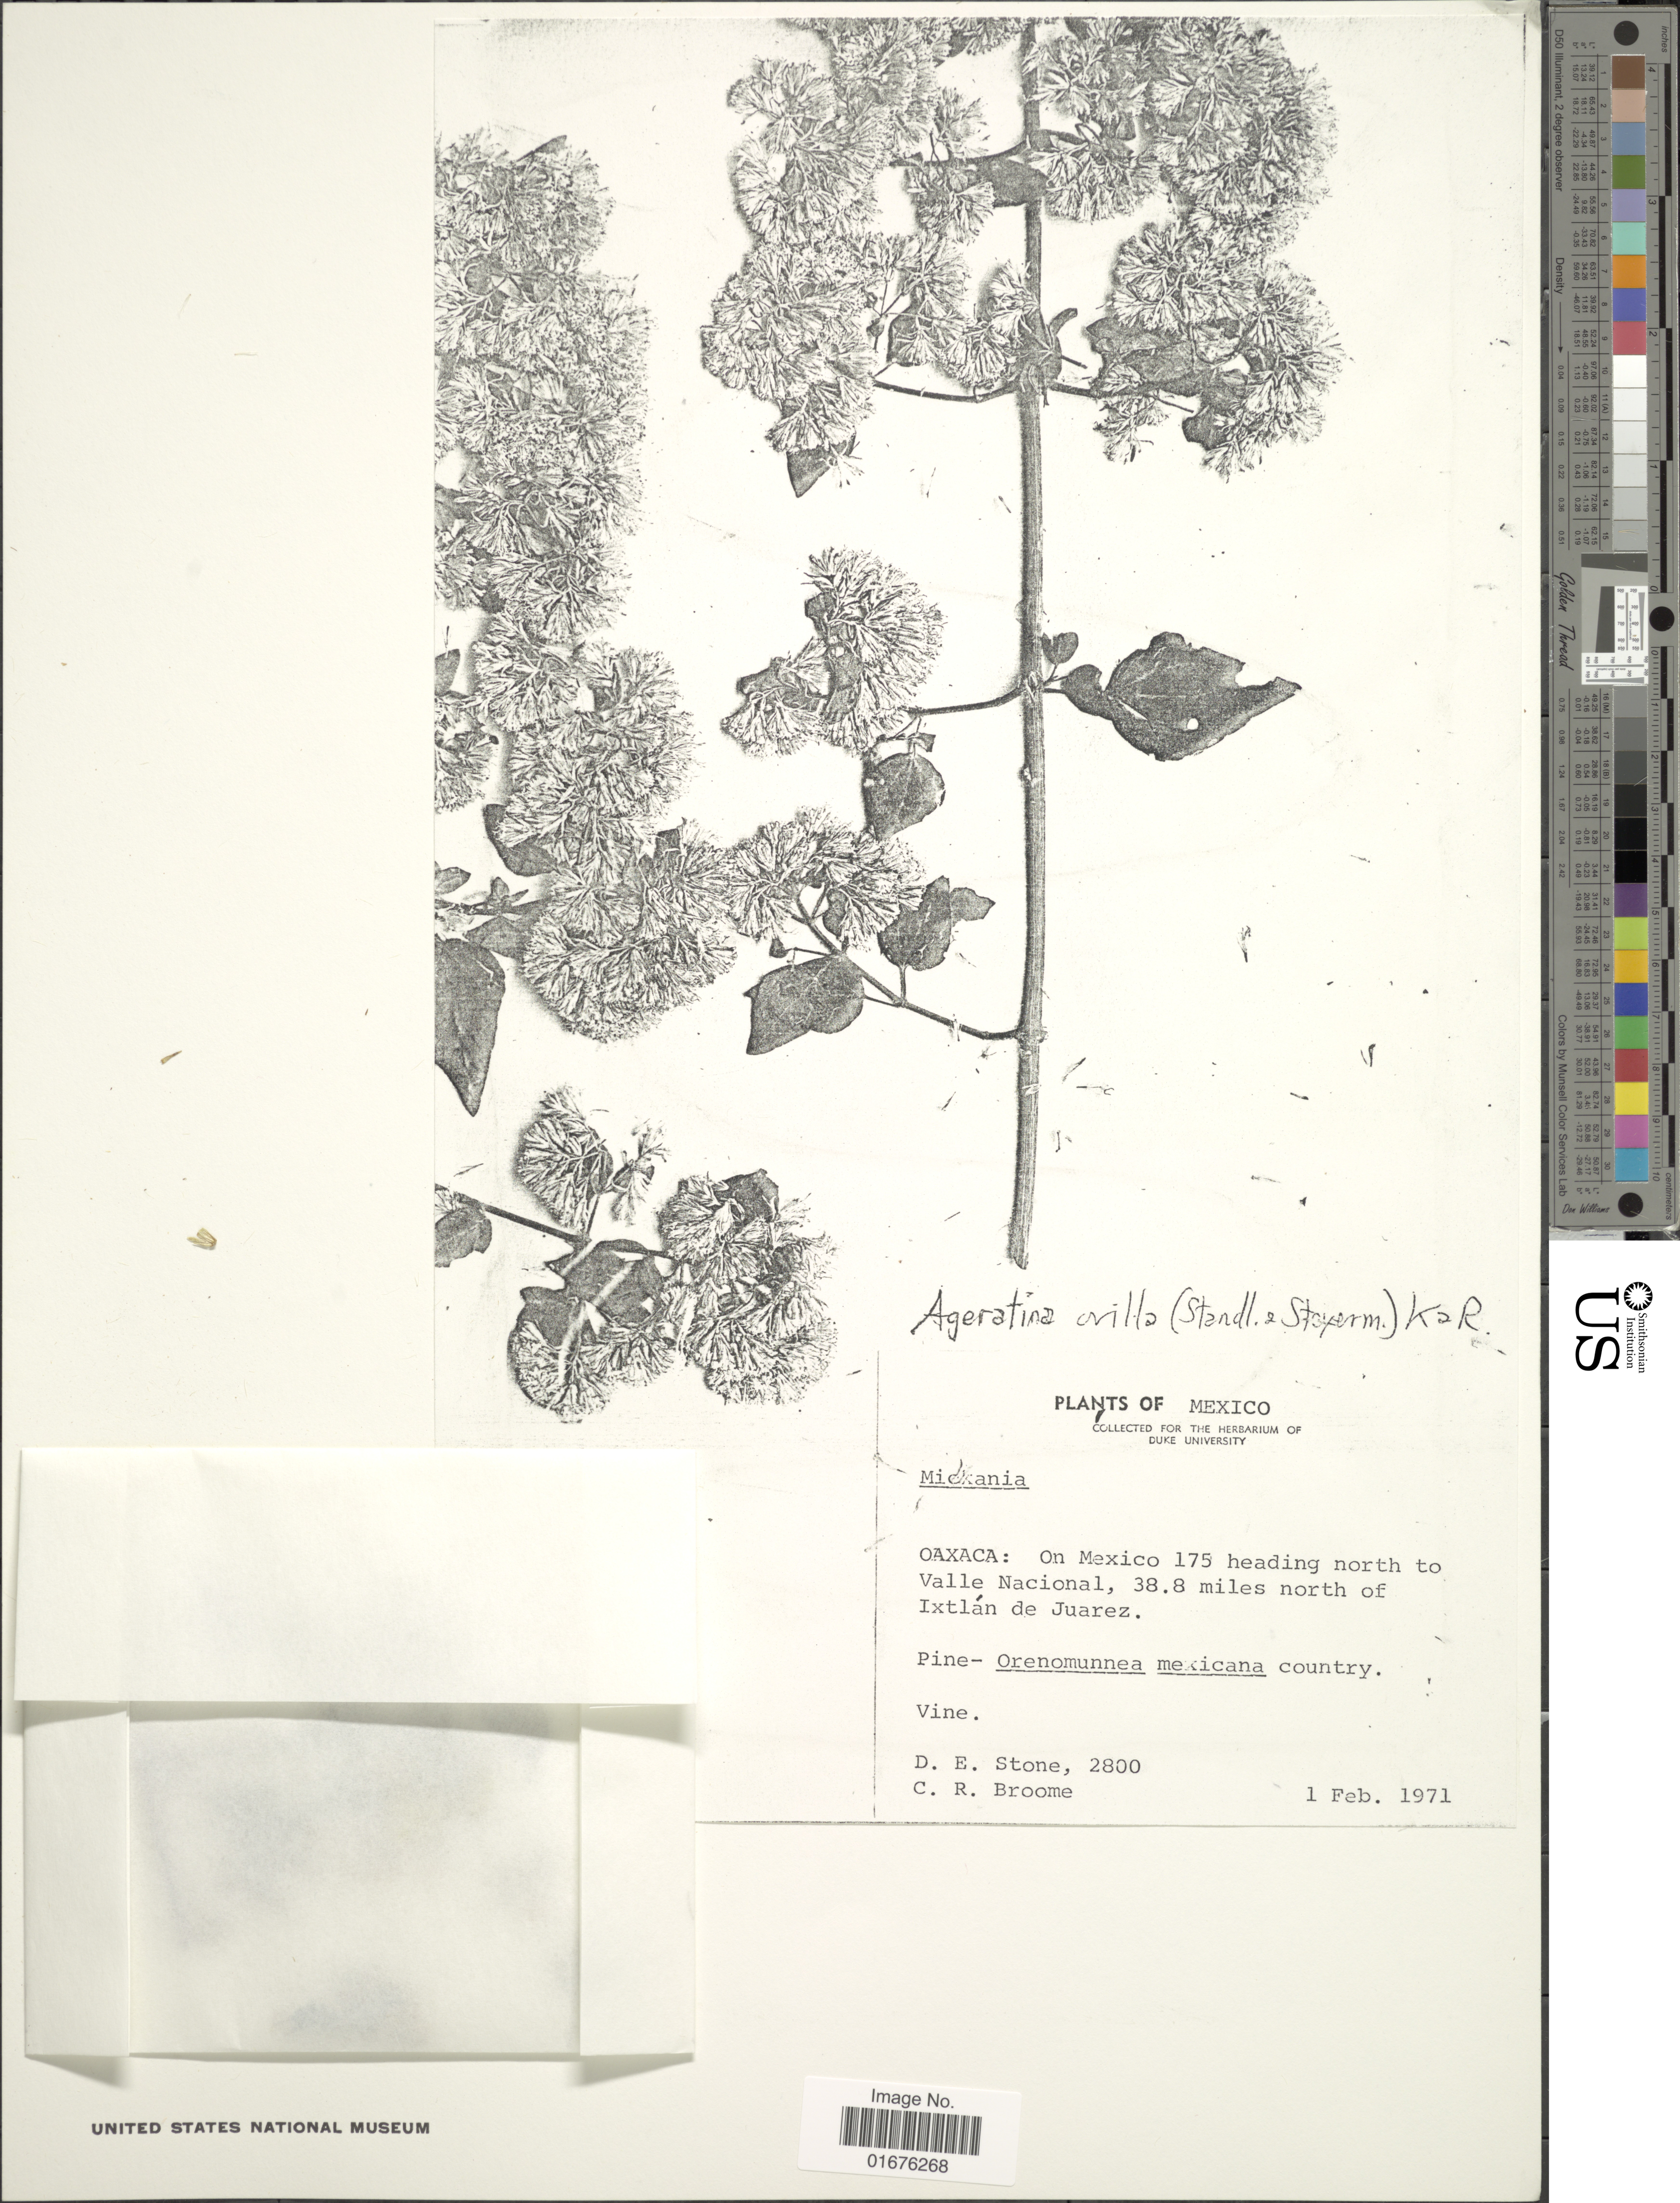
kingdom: Plantae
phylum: Tracheophyta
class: Magnoliopsida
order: Asterales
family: Asteraceae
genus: Ageratina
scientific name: Ageratina ovilla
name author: (Standl. & Steyerm.) R.M. King & H. Rob.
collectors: D. E. Stone & C. R. Broome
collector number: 2800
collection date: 1971-02-01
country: Mexico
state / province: Oaxaca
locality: On Mexico 175 heading north to Valle Nacional, 38.8 miles north of Ixtlán de Juarez, Pine-Orenomunnea mexicana country, Vine